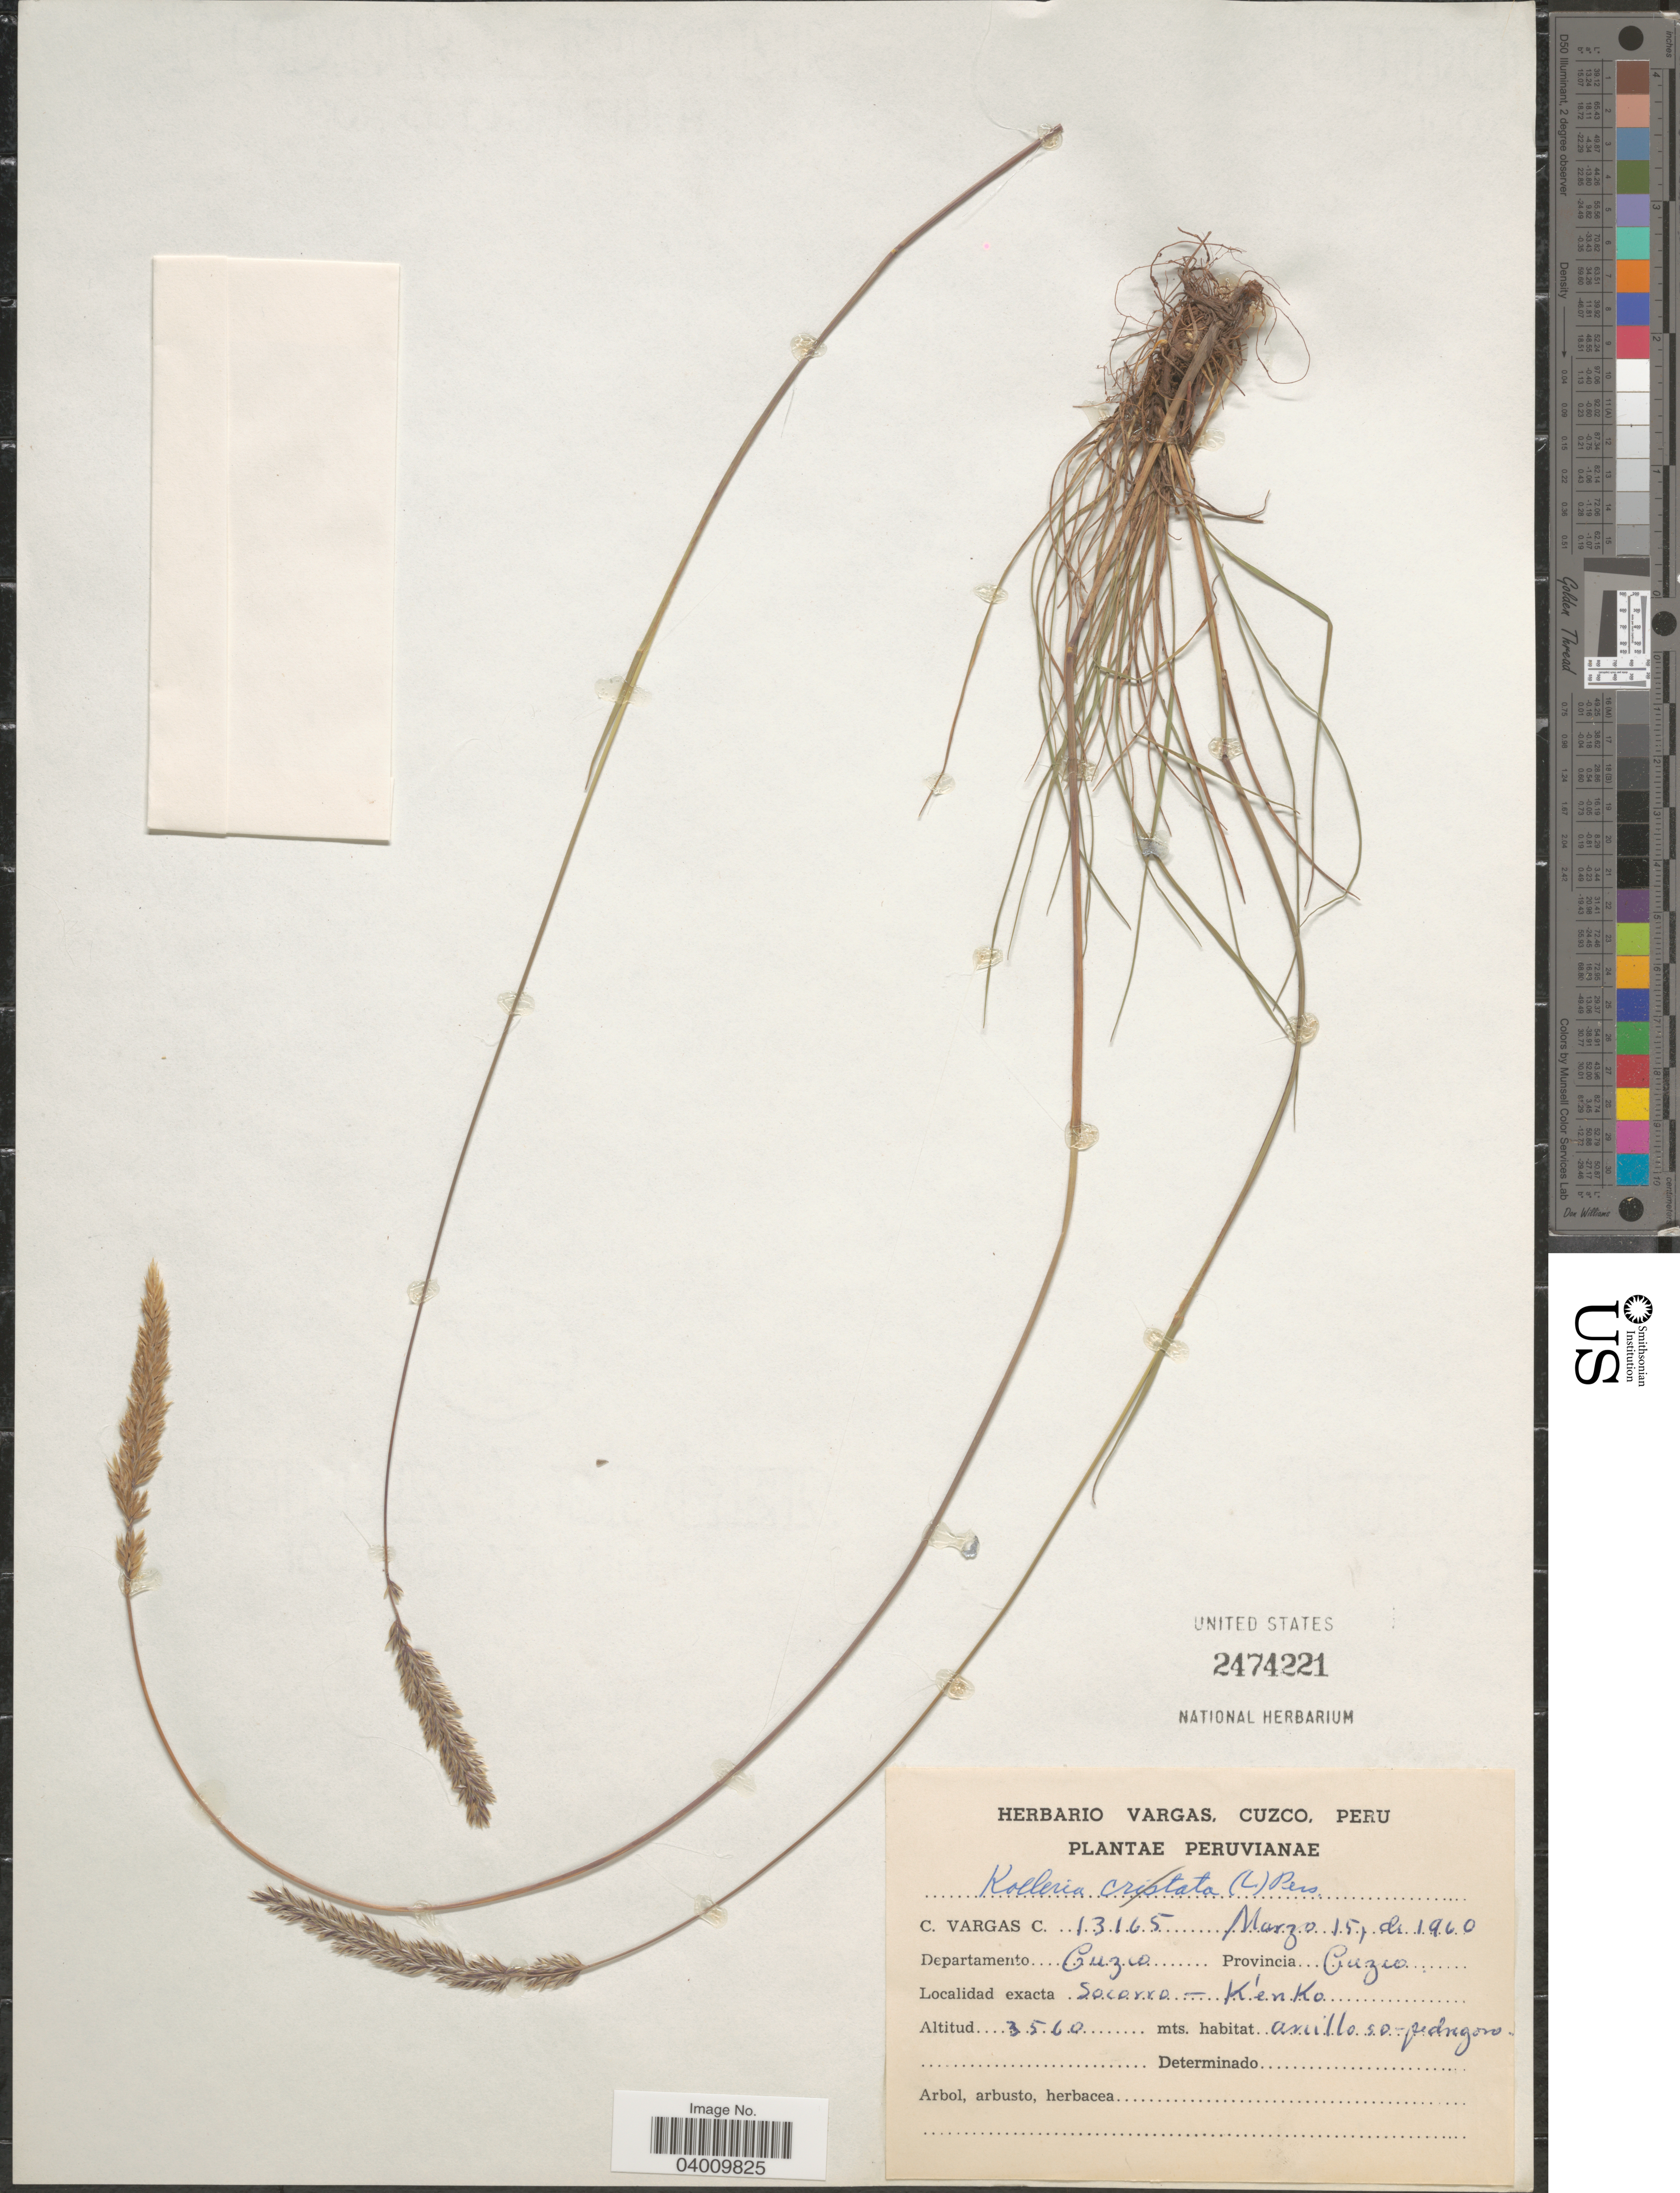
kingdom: Plantae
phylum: Tracheophyta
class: Liliopsida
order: Poales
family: Poaceae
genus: Koeleria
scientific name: Koeleria sp.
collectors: C. Vargas Calderón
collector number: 13165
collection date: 1960-03-15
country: Peru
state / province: Cusco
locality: Departamento Cuzco. Provincia Cuzco. Socorro - K'enko.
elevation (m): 3560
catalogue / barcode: US 2474221